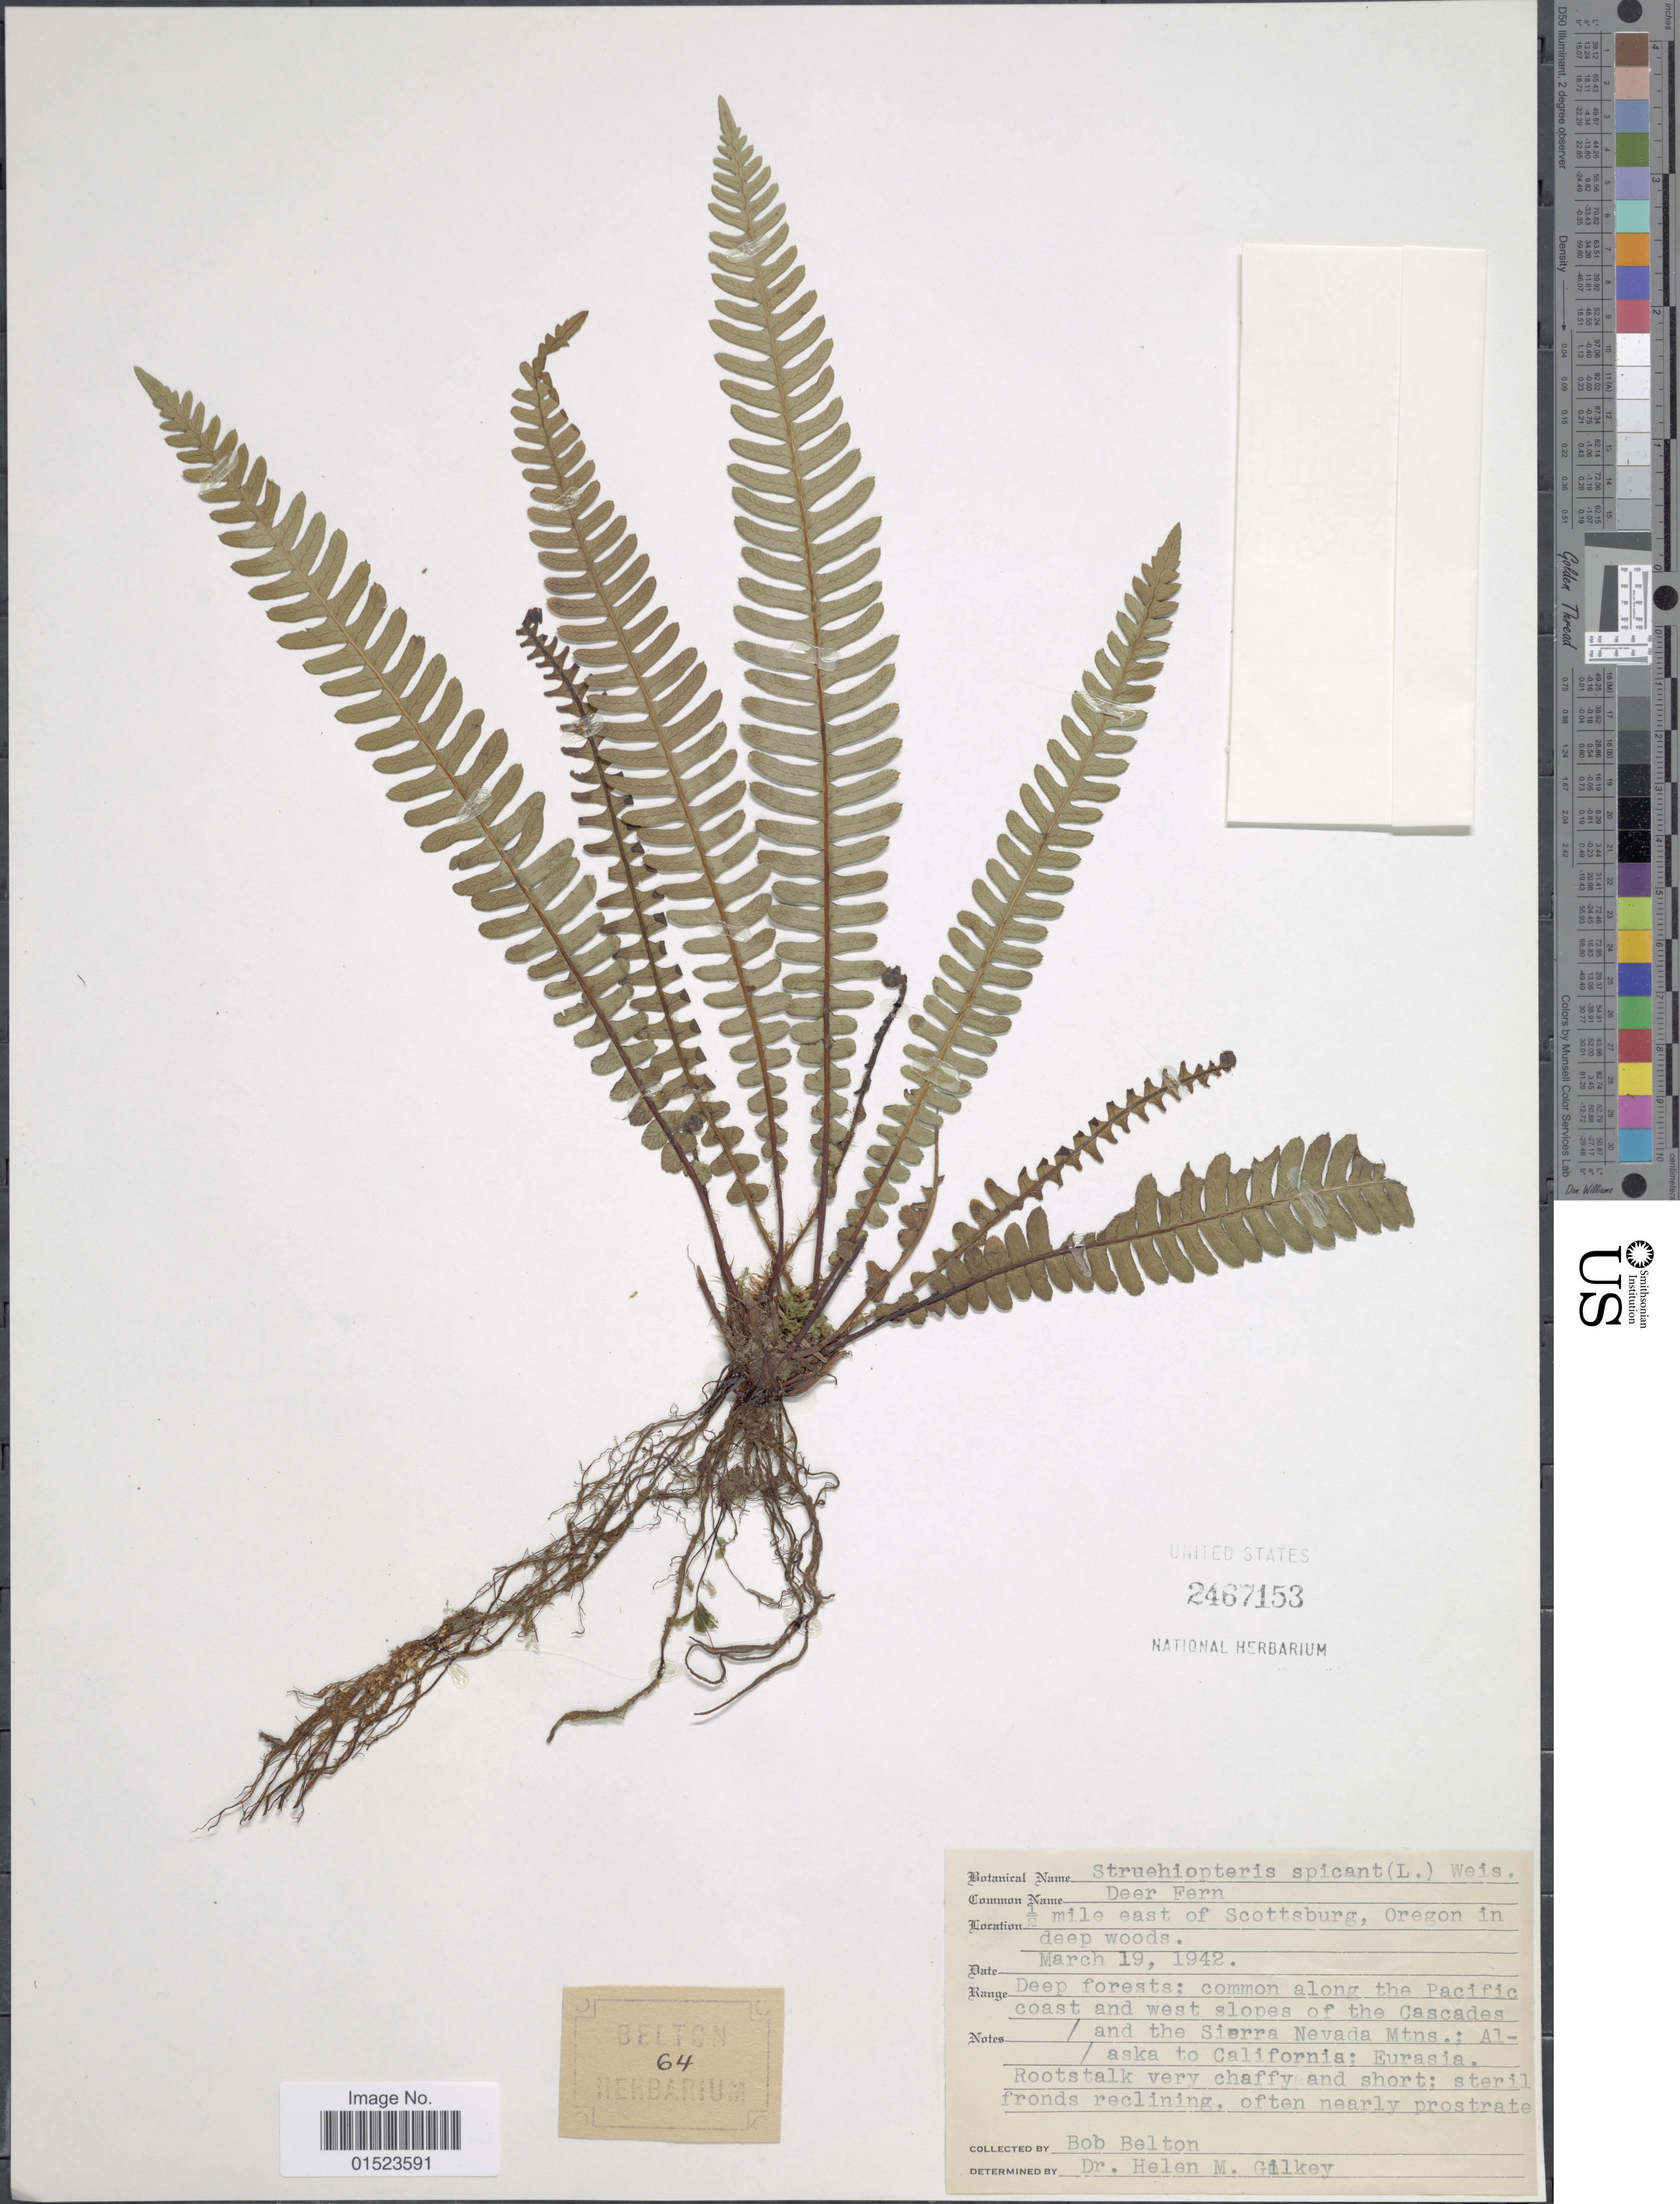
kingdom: Plantae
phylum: Tracheophyta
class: Polypodiopsida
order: Polypodiales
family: Blechnaceae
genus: Blechnum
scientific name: Blechnum spicant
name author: (L.) Sm.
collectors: R. Belton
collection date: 1942-03-19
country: United States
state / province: Oregon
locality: ½ mile east of Scottsburg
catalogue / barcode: US 2467153